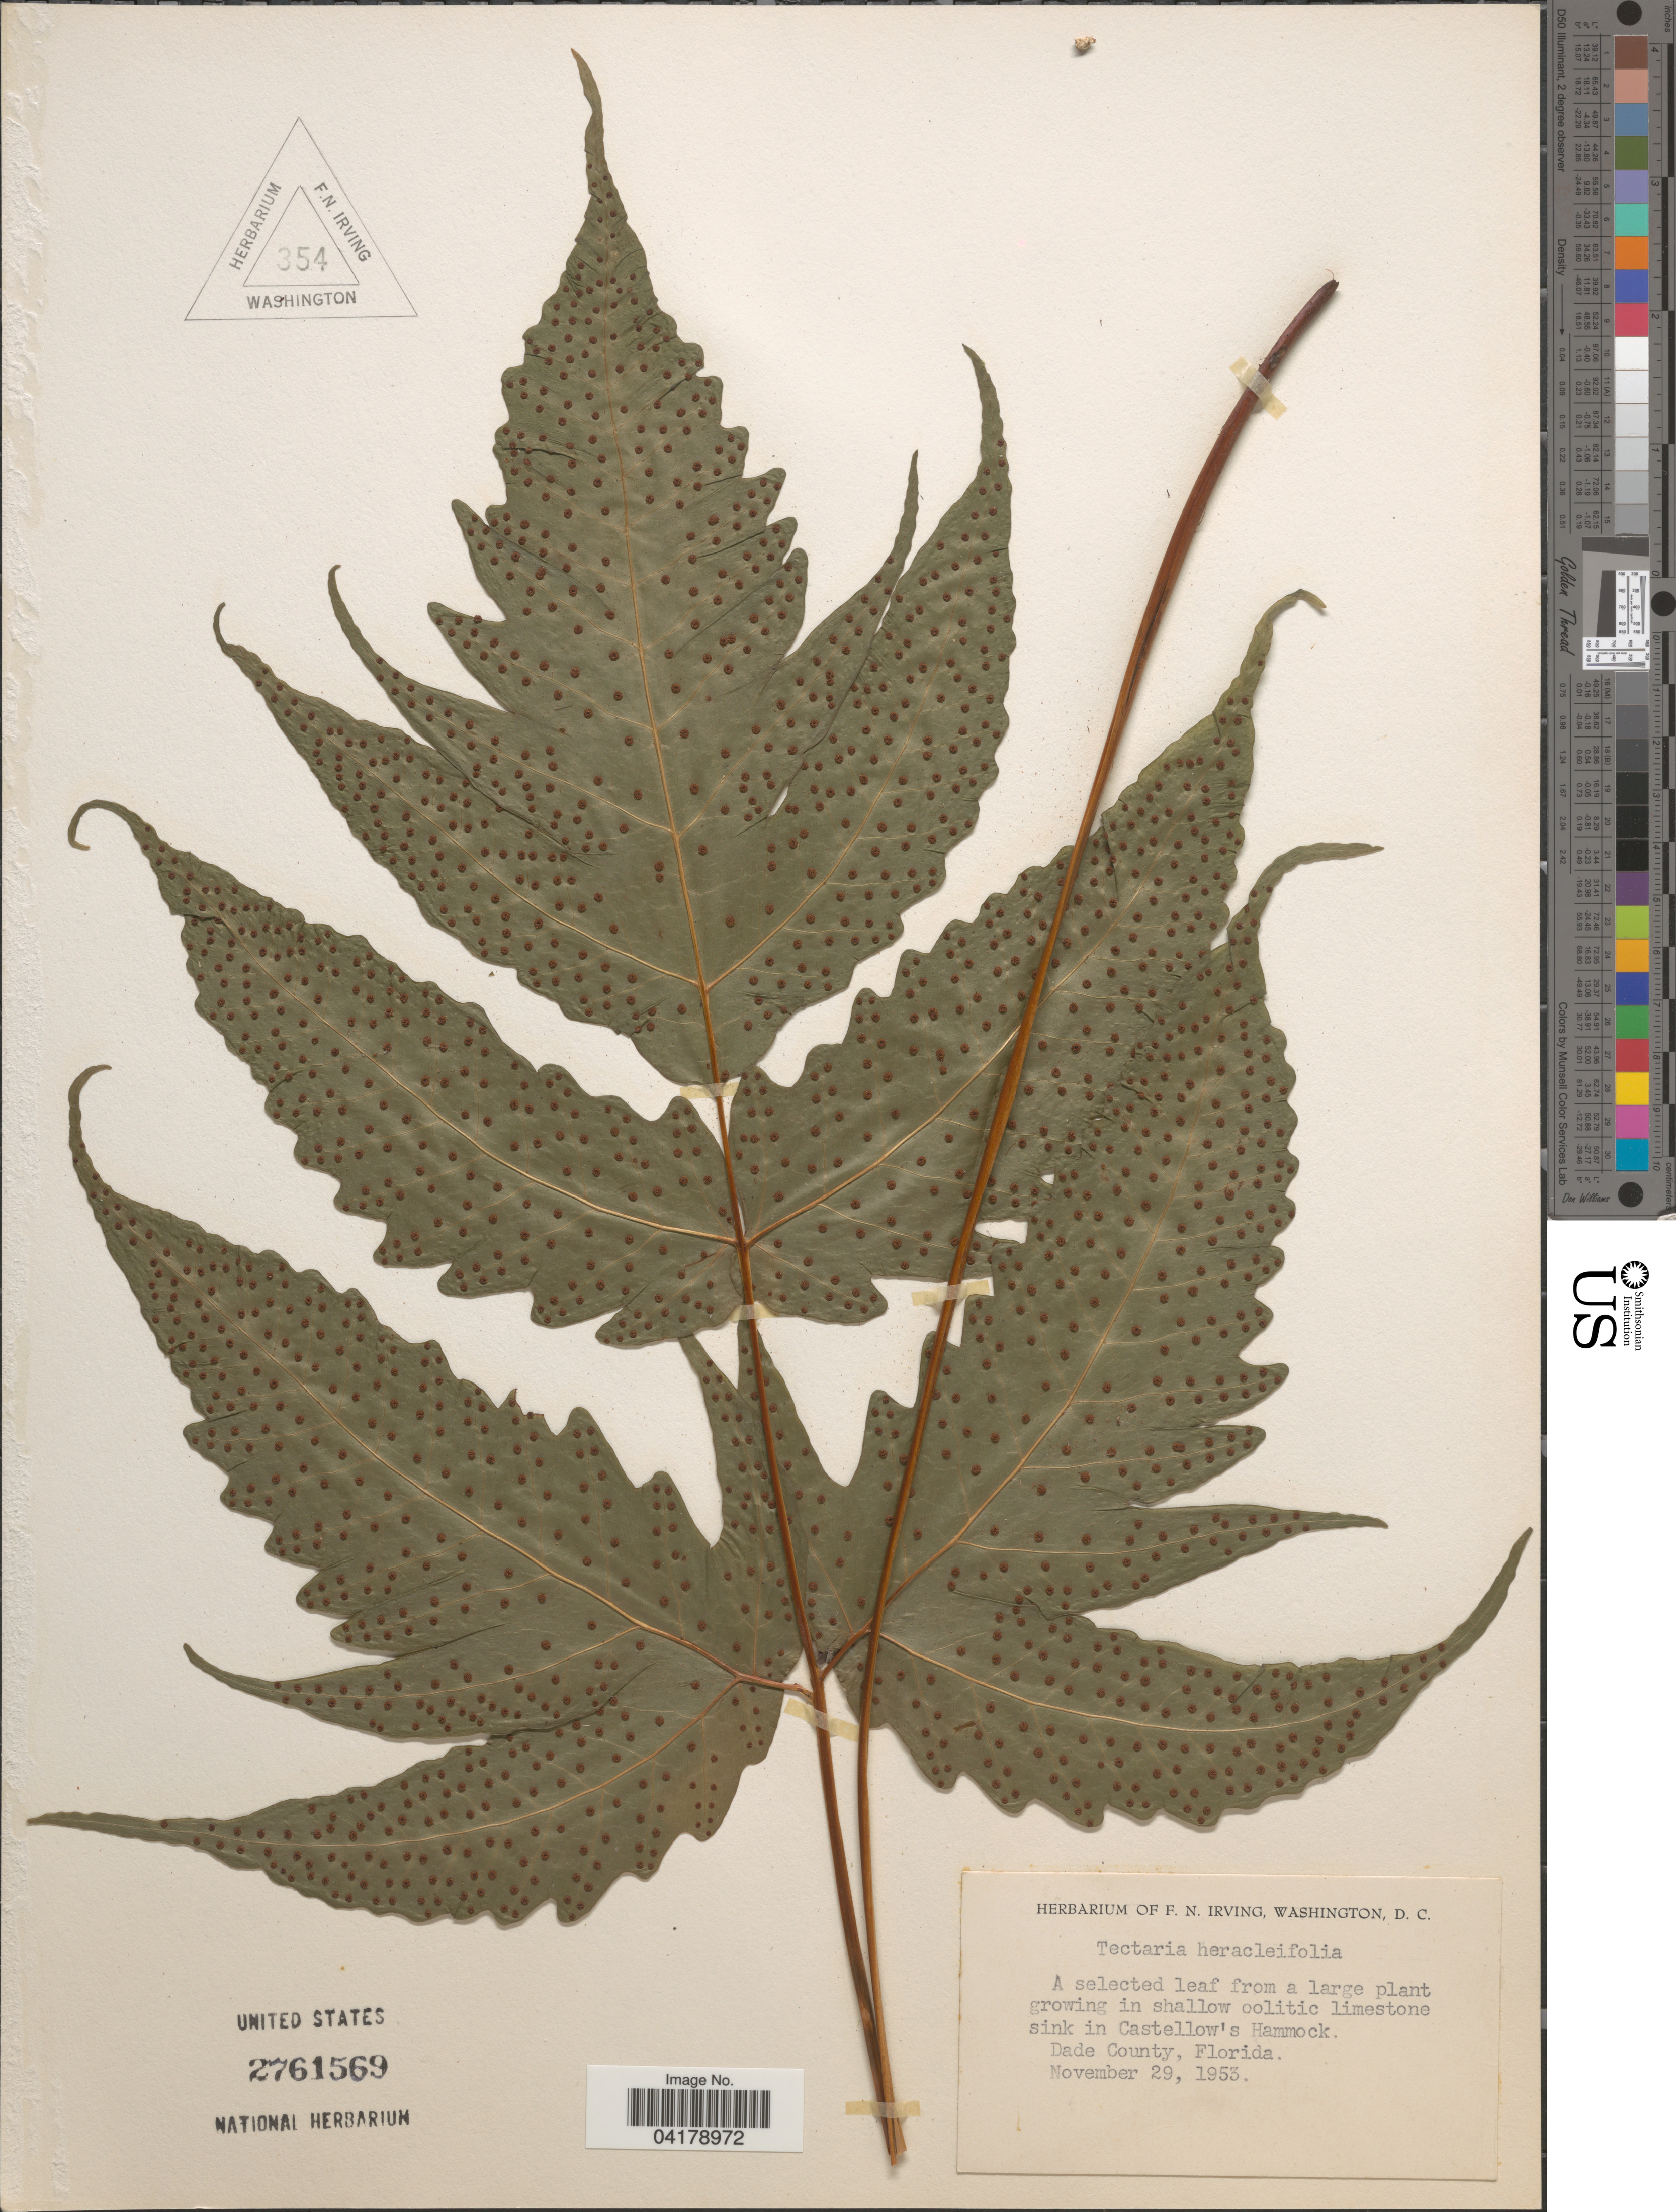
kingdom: Plantae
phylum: Tracheophyta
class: Polypodiopsida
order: Polypodiales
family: Tectariaceae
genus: Tectaria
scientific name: Tectaria heracleifolia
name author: (Willd.) Underw.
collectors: ex herb. F.N. Irving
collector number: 354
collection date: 1953-11-29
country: United States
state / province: Florida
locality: Growing in shallow oolitic limestone sink in Castellow's Hammock. Dade County.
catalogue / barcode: US 2761569